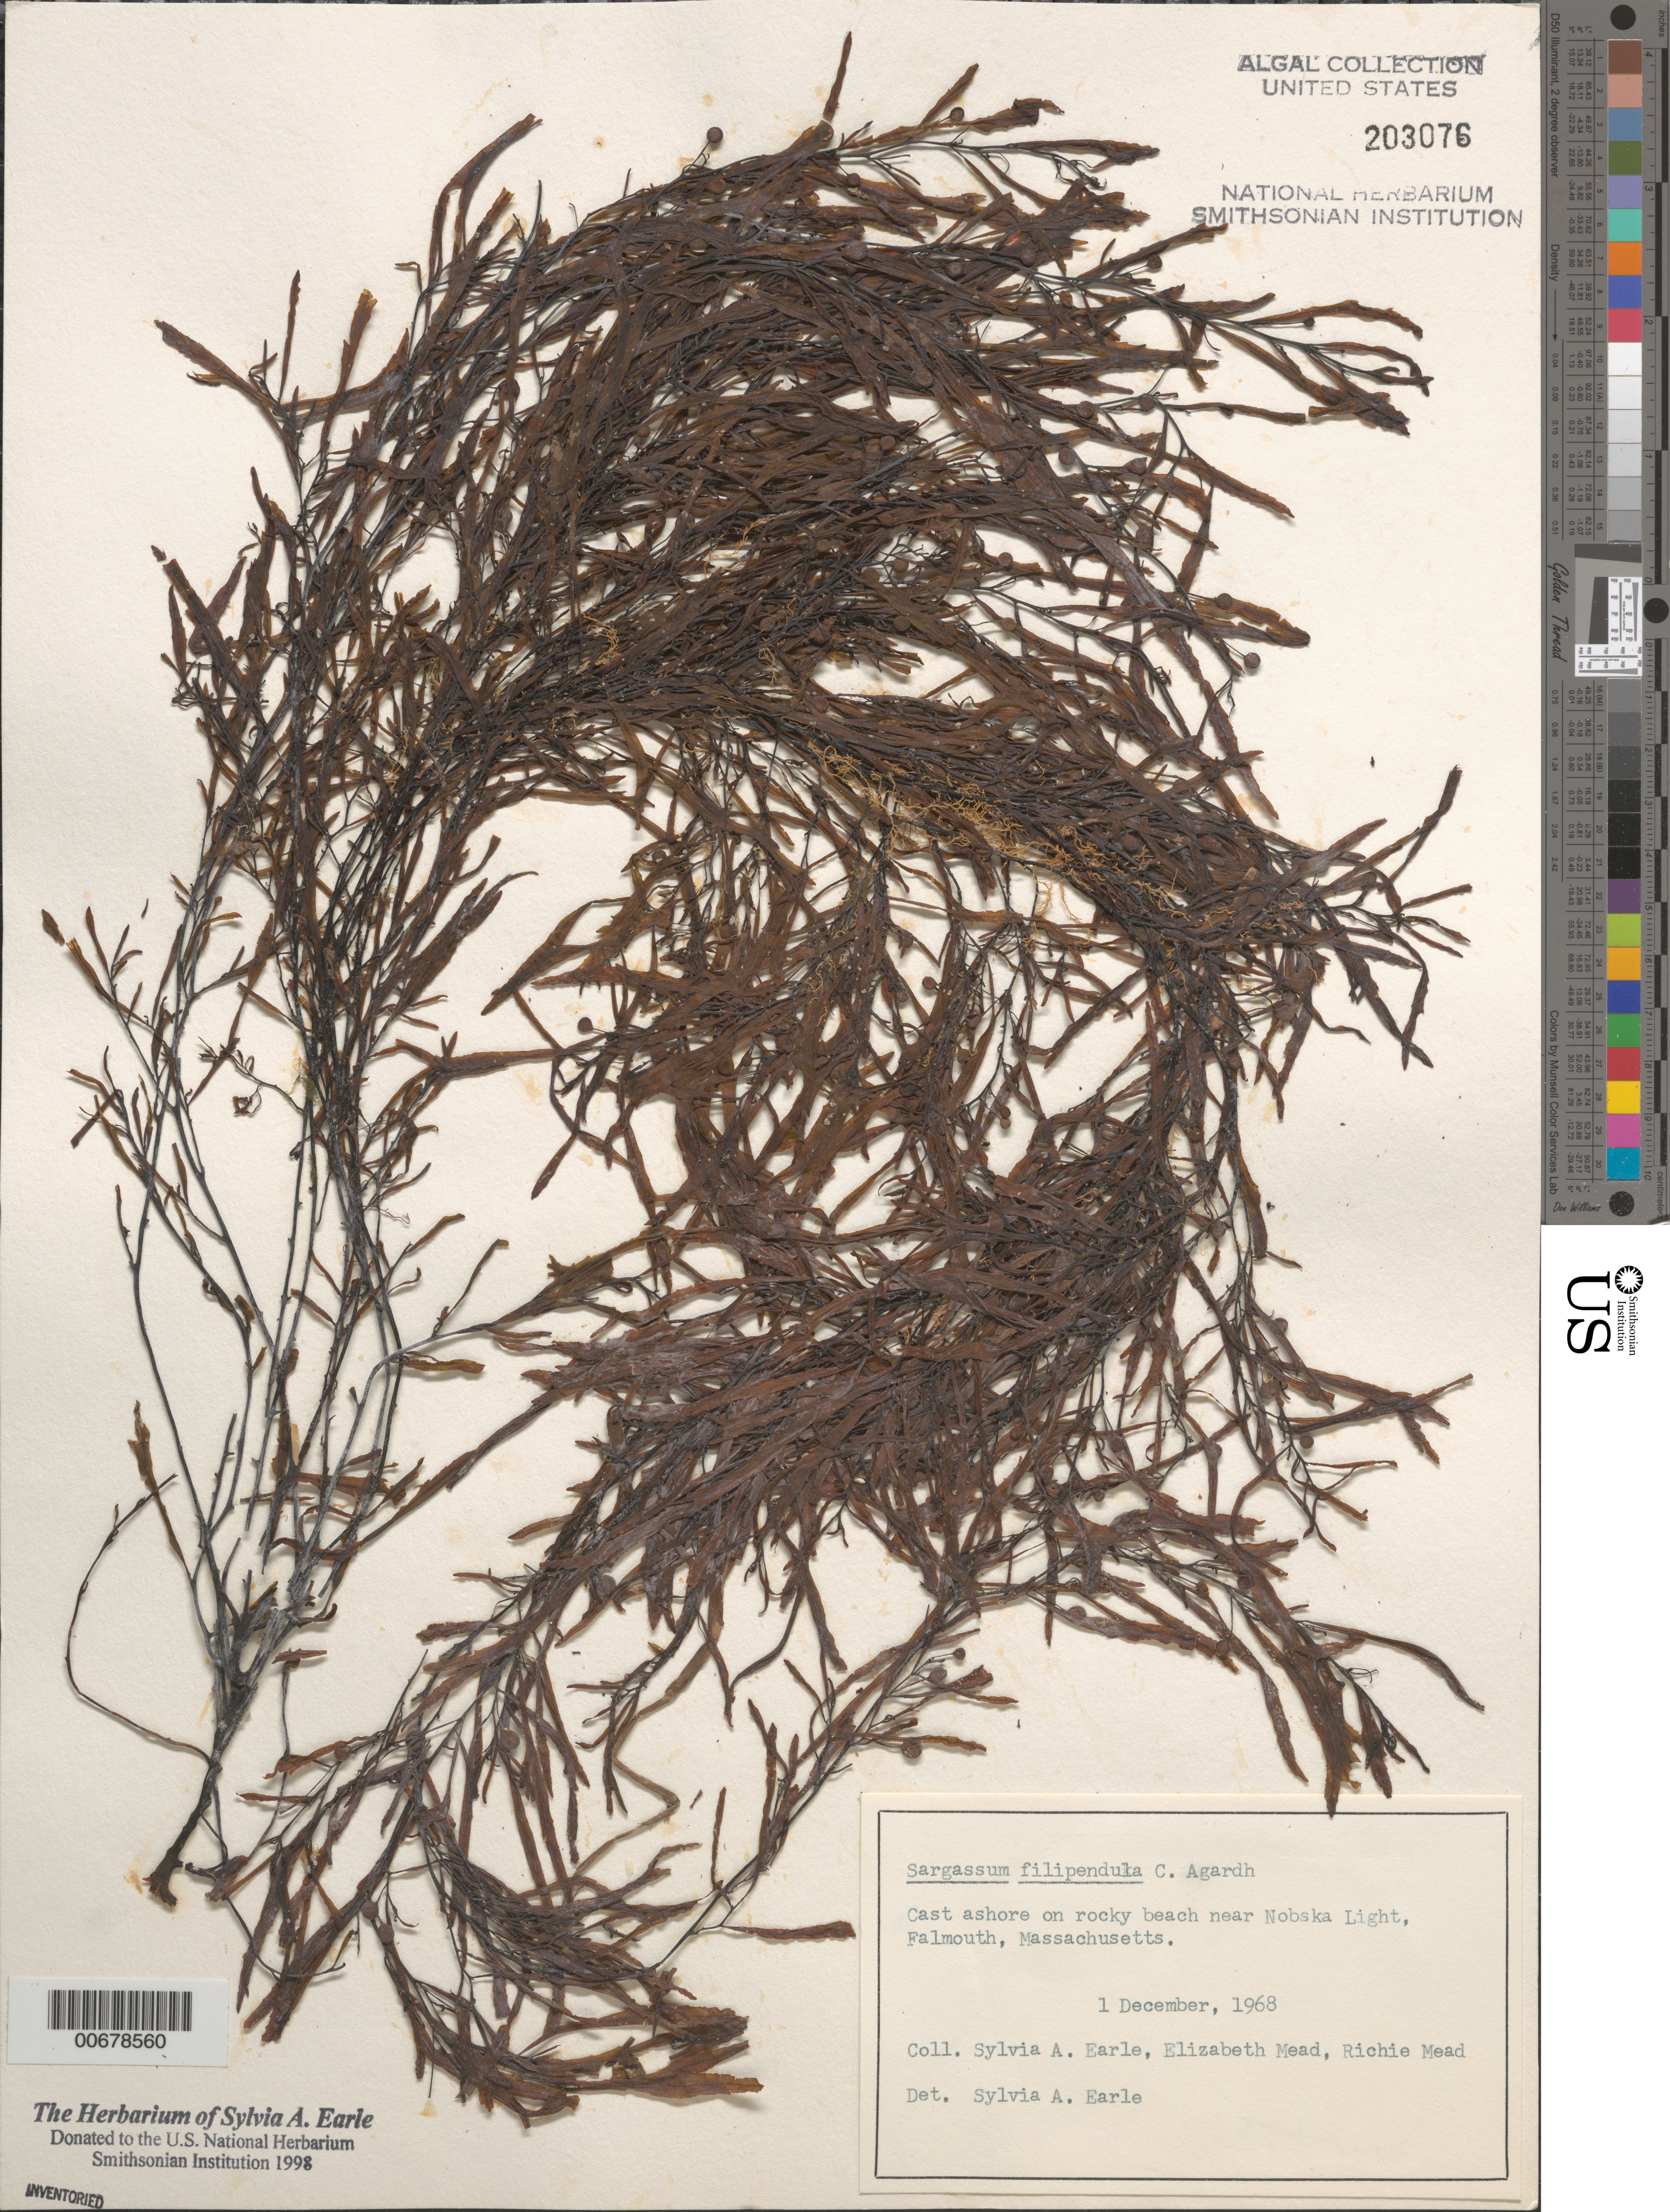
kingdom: Chromista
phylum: Ochrophyta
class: Phaeophyceae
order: Fucales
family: Sargassaceae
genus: Sargassum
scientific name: Sargassum filipendula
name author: C. Agardh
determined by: Earle, S. A.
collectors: S. A. Earle, E. Mead & R. Mead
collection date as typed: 01 Dec 1968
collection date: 1968-12-01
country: United States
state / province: Massachusetts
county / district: Barnstable County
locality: Falmouth, near Nobska Light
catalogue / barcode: US 203076